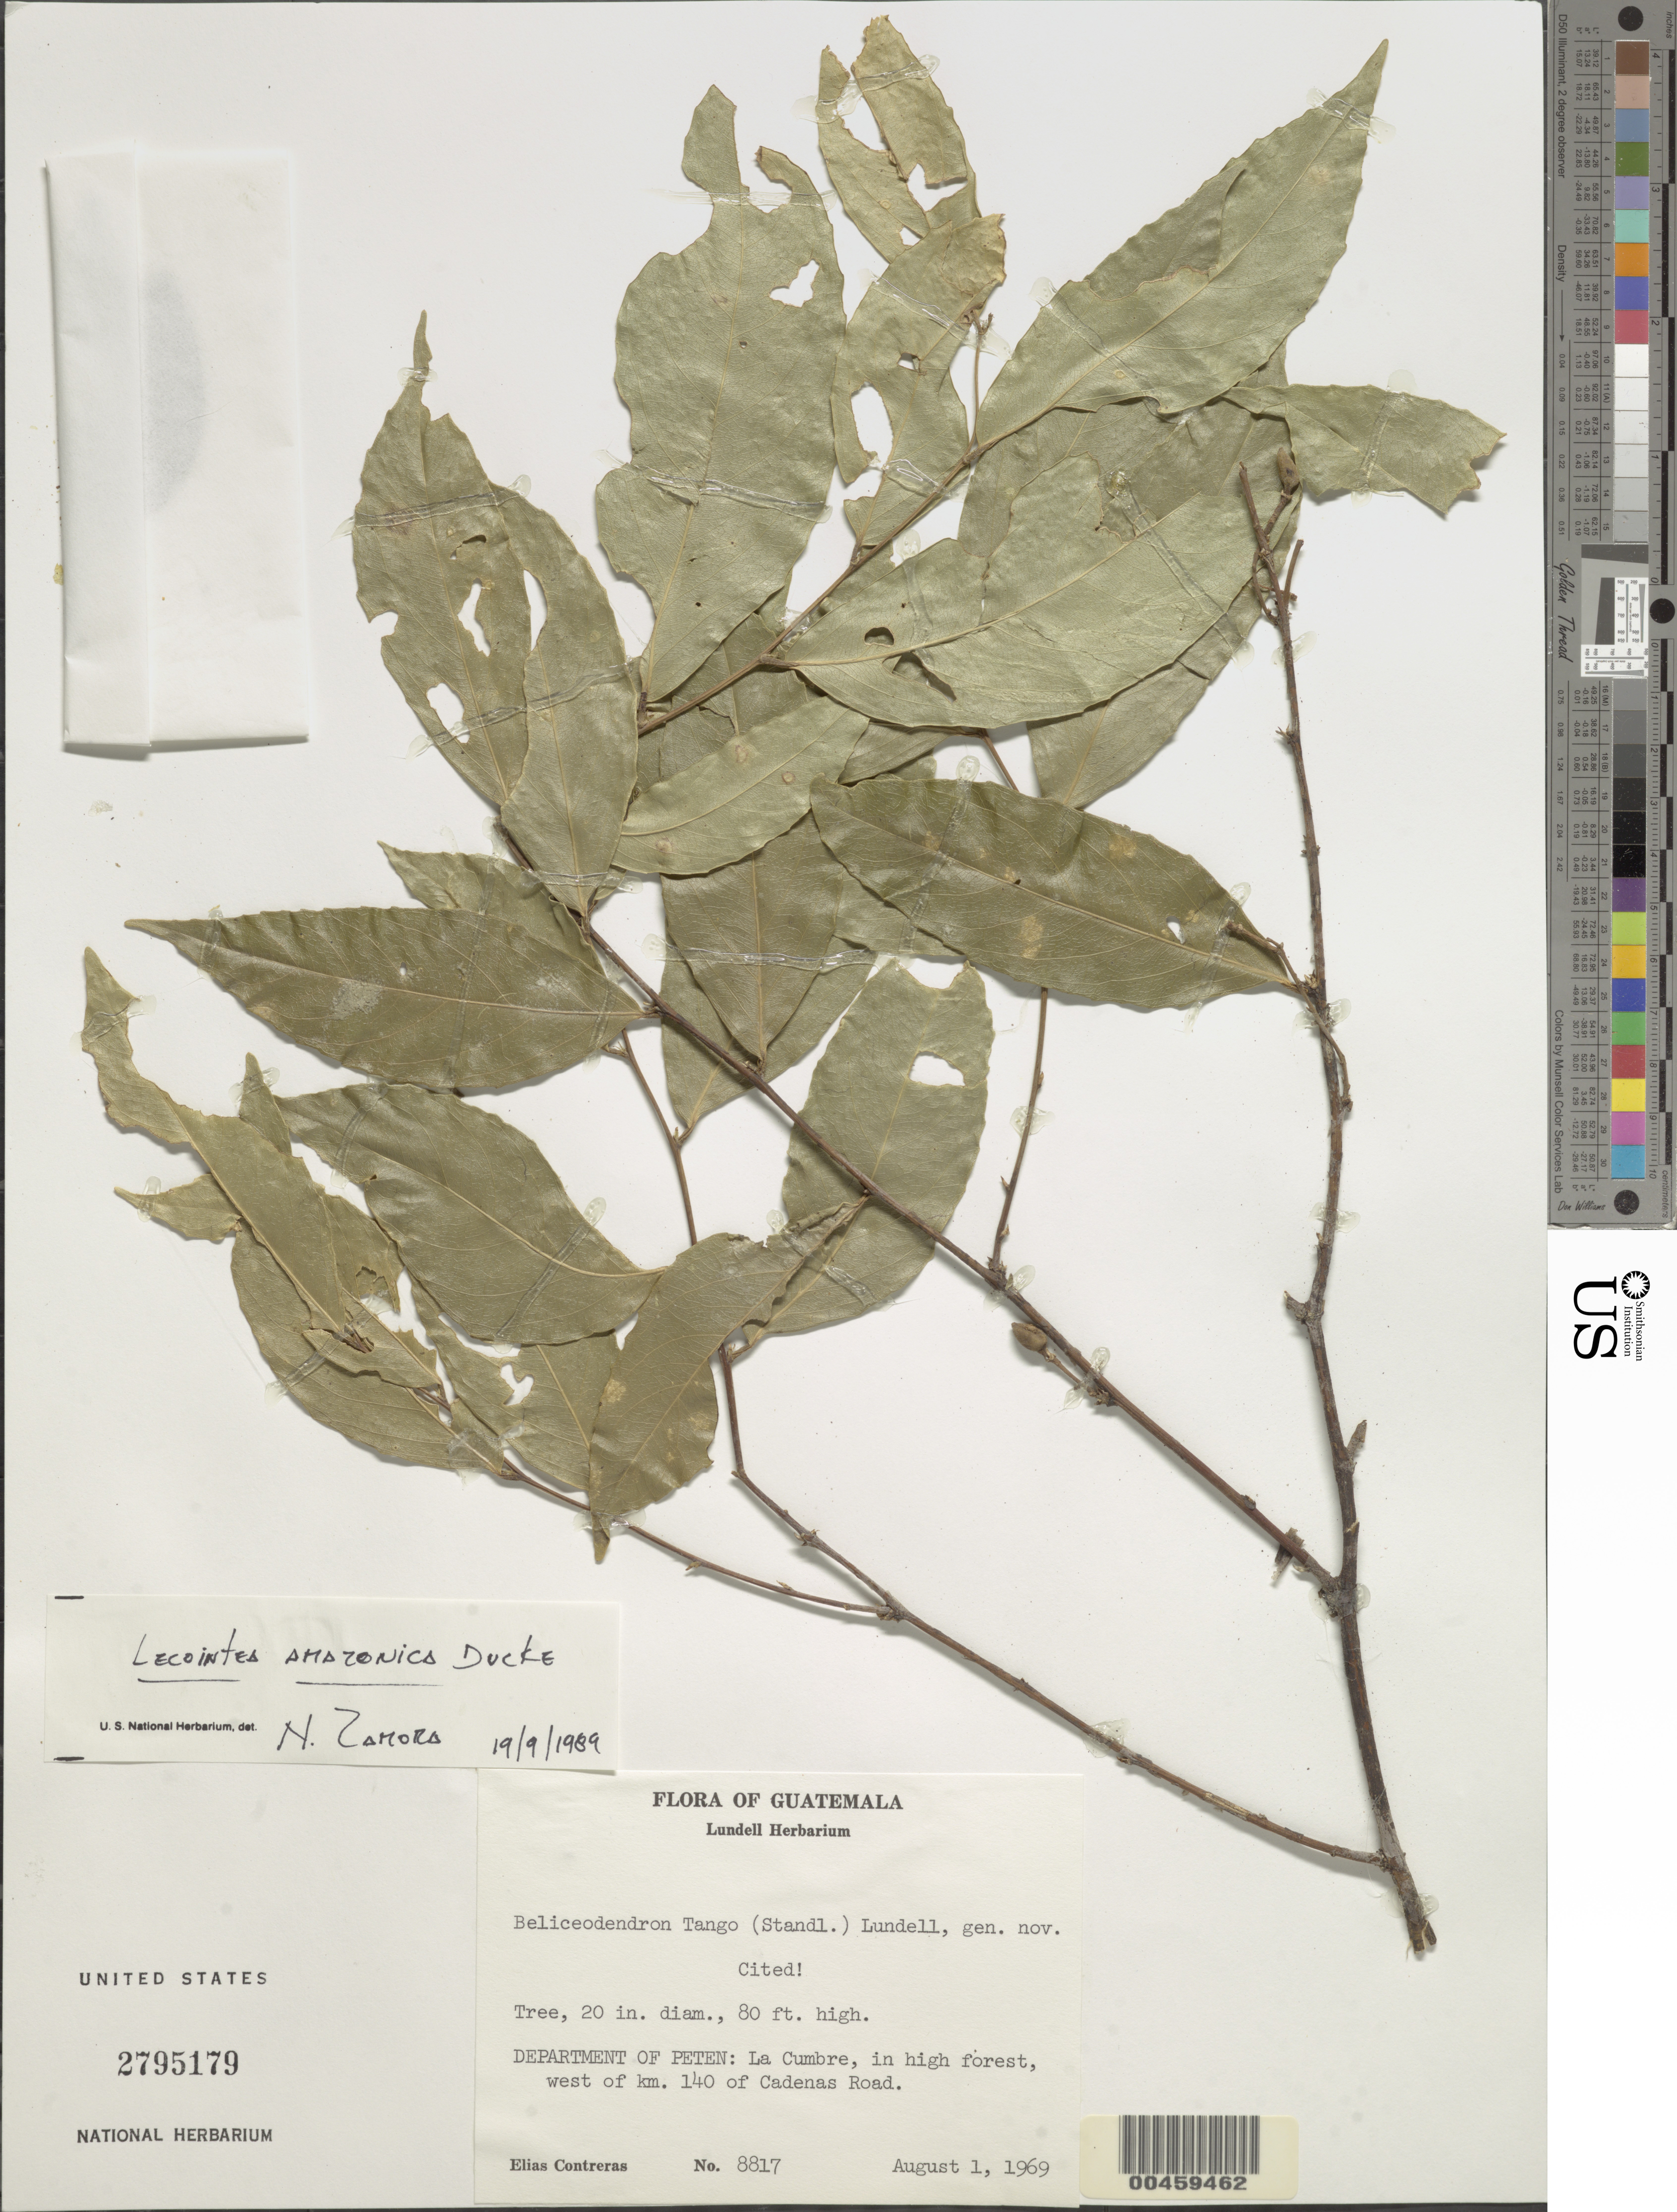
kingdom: Plantae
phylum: Tracheophyta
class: Magnoliopsida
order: Fabales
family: Fabaceae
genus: Lecointea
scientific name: Lecointea amazonica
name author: Ducke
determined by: Zamora, N.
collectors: E. Contreras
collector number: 8817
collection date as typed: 01 Aug 1969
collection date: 1969-08-01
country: Guatemala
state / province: El Petén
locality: La Cumbre; E of km 140 on Cadenas road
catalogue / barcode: US 2795179